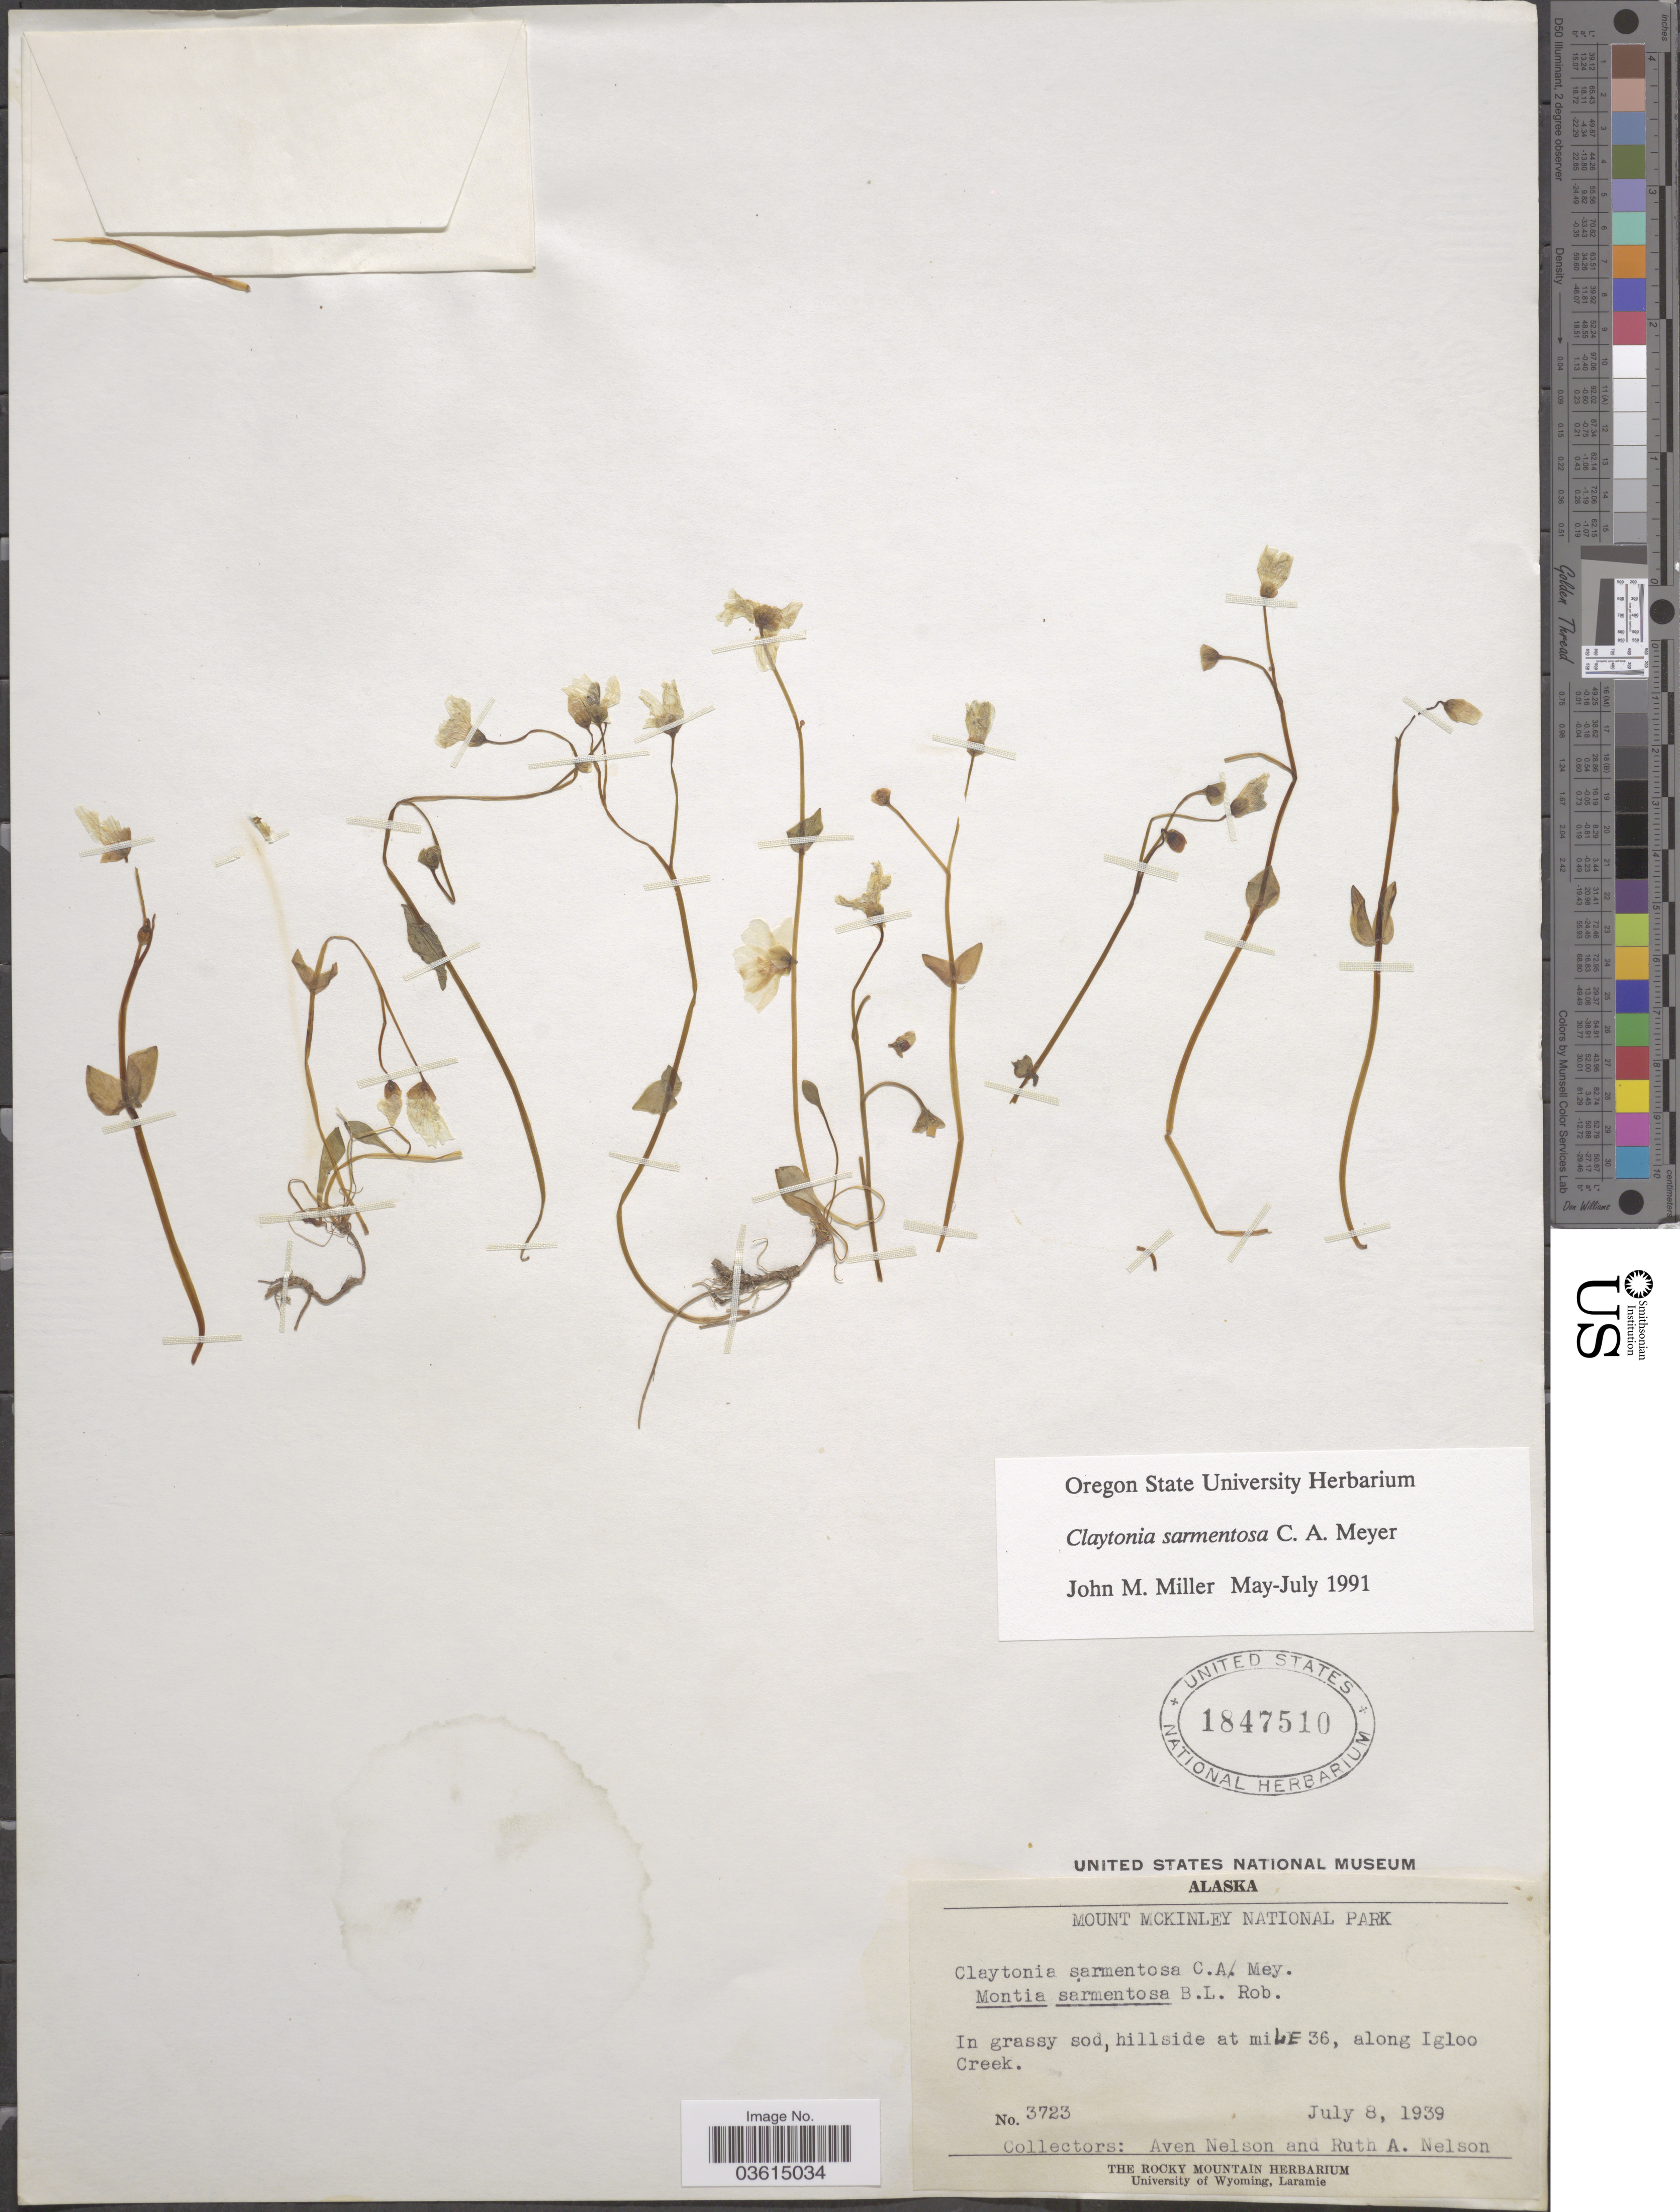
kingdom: Plantae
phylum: Tracheophyta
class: Magnoliopsida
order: Caryophyllales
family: Montiaceae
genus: Claytonia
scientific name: Claytonia sarmentosa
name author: C.A. Mey.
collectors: A. Nelson & R. A. Nelson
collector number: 3723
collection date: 1939-07-08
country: United States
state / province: Alaska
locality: Mount McKinley National Park. Hillside at mile 36, along Igloo Creek.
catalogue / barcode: US 1847510